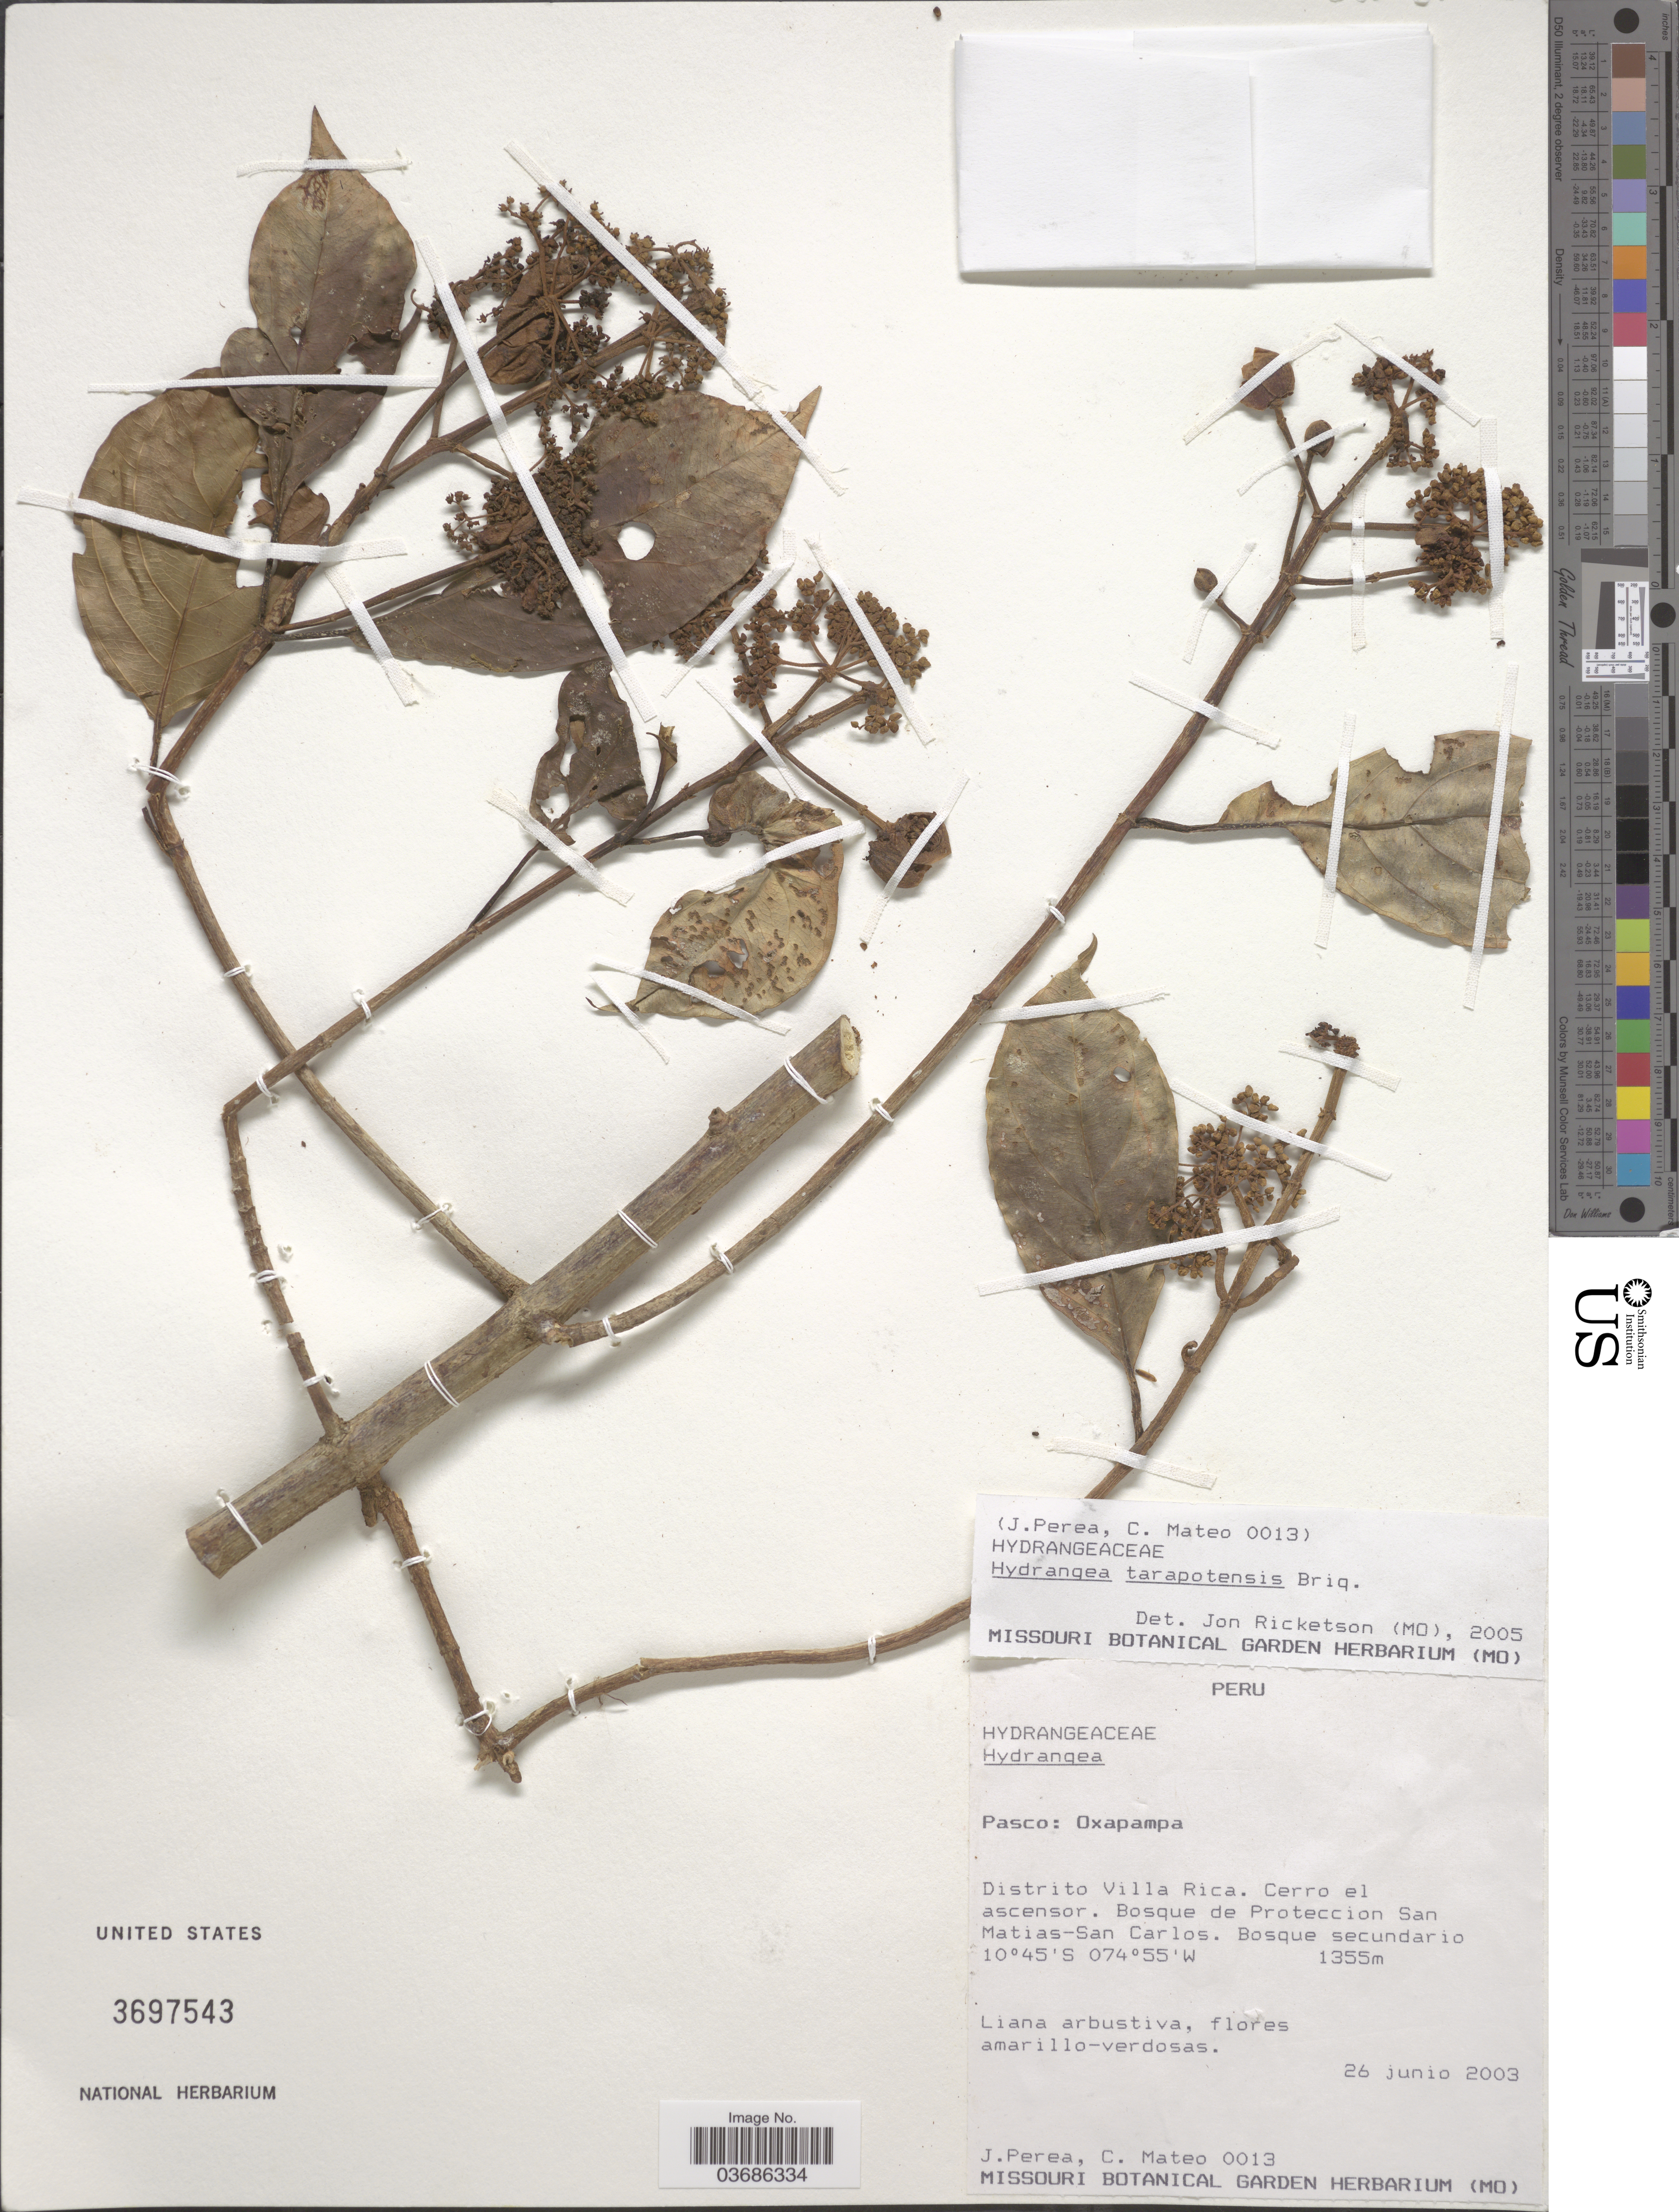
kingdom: Plantae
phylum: Tracheophyta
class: Magnoliopsida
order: Cornales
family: Hydrangeaceae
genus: Hydrangea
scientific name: Hydrangea tarapotensis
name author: Briq.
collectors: J. Perea & C. Mateo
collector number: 0013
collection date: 2003-06-26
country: Peru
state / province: Pasco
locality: Oxapampa. Distrito Villa Rica. Cerro el ascensor. Bosque de Proteccion San Matias-San Carlos.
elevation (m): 1355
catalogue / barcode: US 3697543